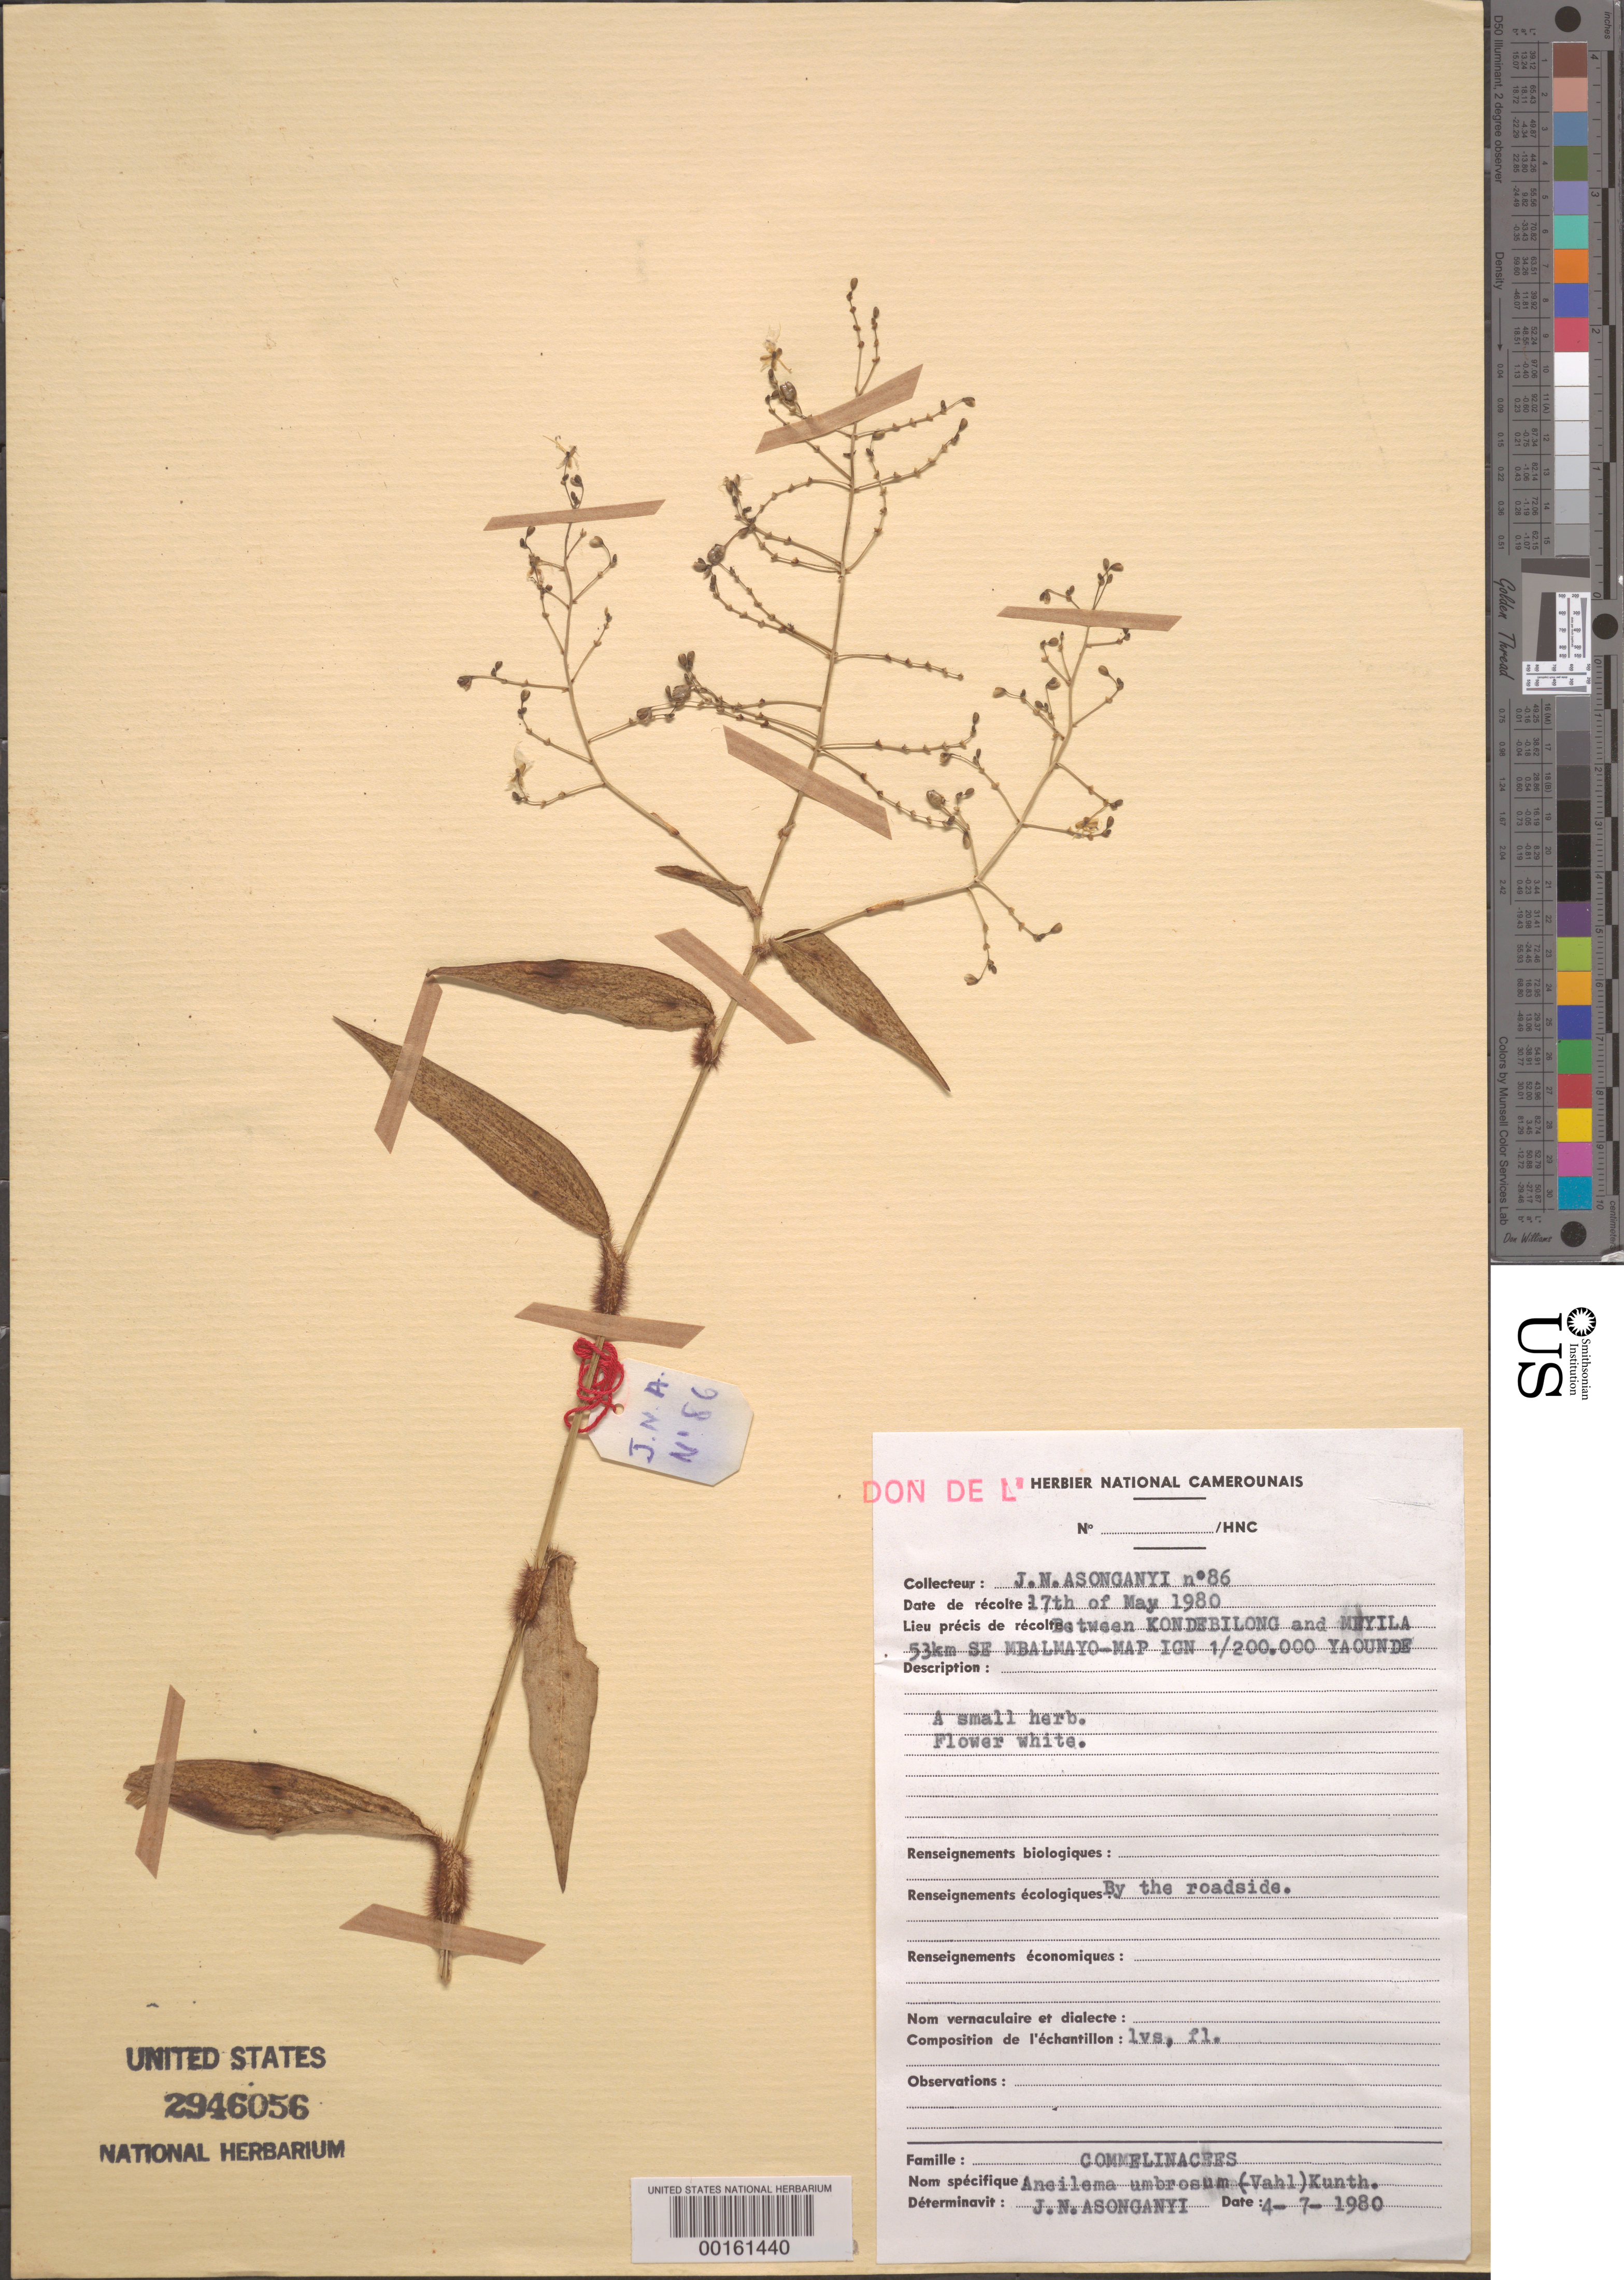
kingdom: Plantae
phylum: Tracheophyta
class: Liliopsida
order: Commelinales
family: Commelinaceae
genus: Aneilema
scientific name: Aneilema umbrosum subsp. umbrosum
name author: (Vahl) Kunth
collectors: J. Asonganyi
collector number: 86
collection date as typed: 17 May 1980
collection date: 1980-05-17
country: Cameroon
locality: Between kondebilong and meylia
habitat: Roadside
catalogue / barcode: US 2946056